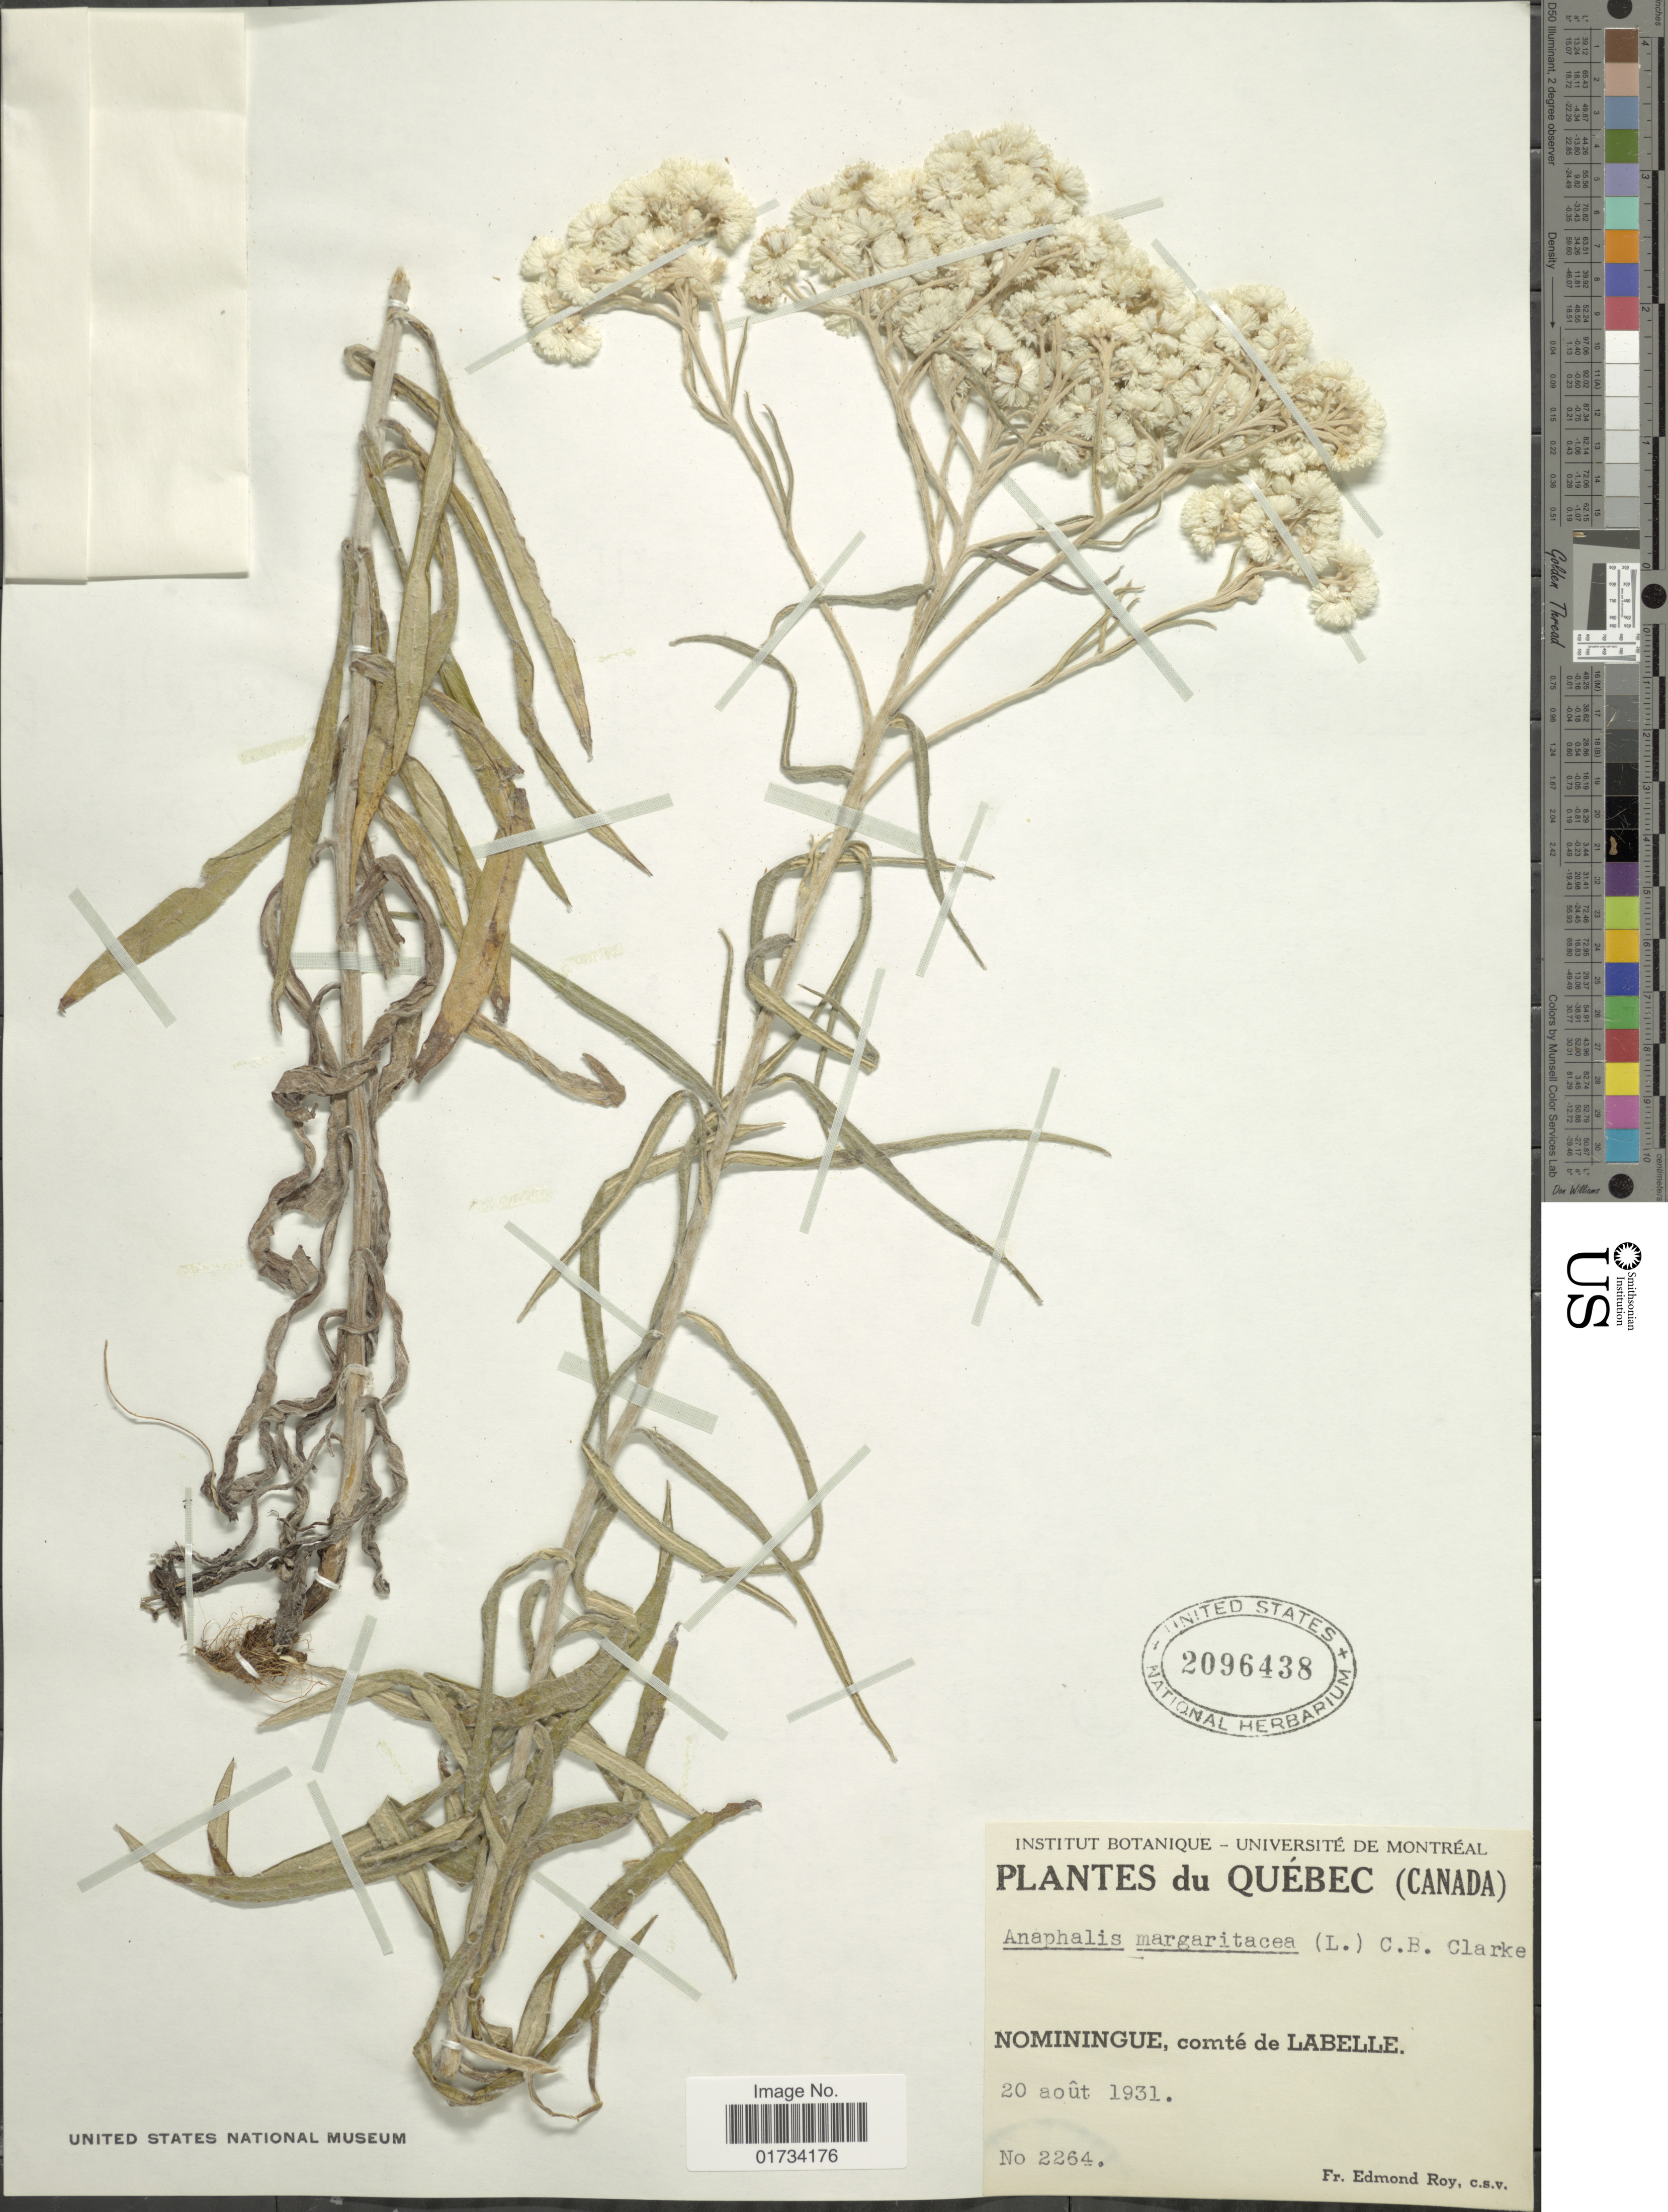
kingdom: Plantae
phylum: Tracheophyta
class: Magnoliopsida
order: Asterales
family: Asteraceae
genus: Anaphalis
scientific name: Anaphalis margaritacea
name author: (L.) Benth. & Hook. f.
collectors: E. Roy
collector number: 2264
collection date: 1931-08-20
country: Canada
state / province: Quebec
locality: Nominingue, comté de Labelle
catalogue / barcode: US 2096438